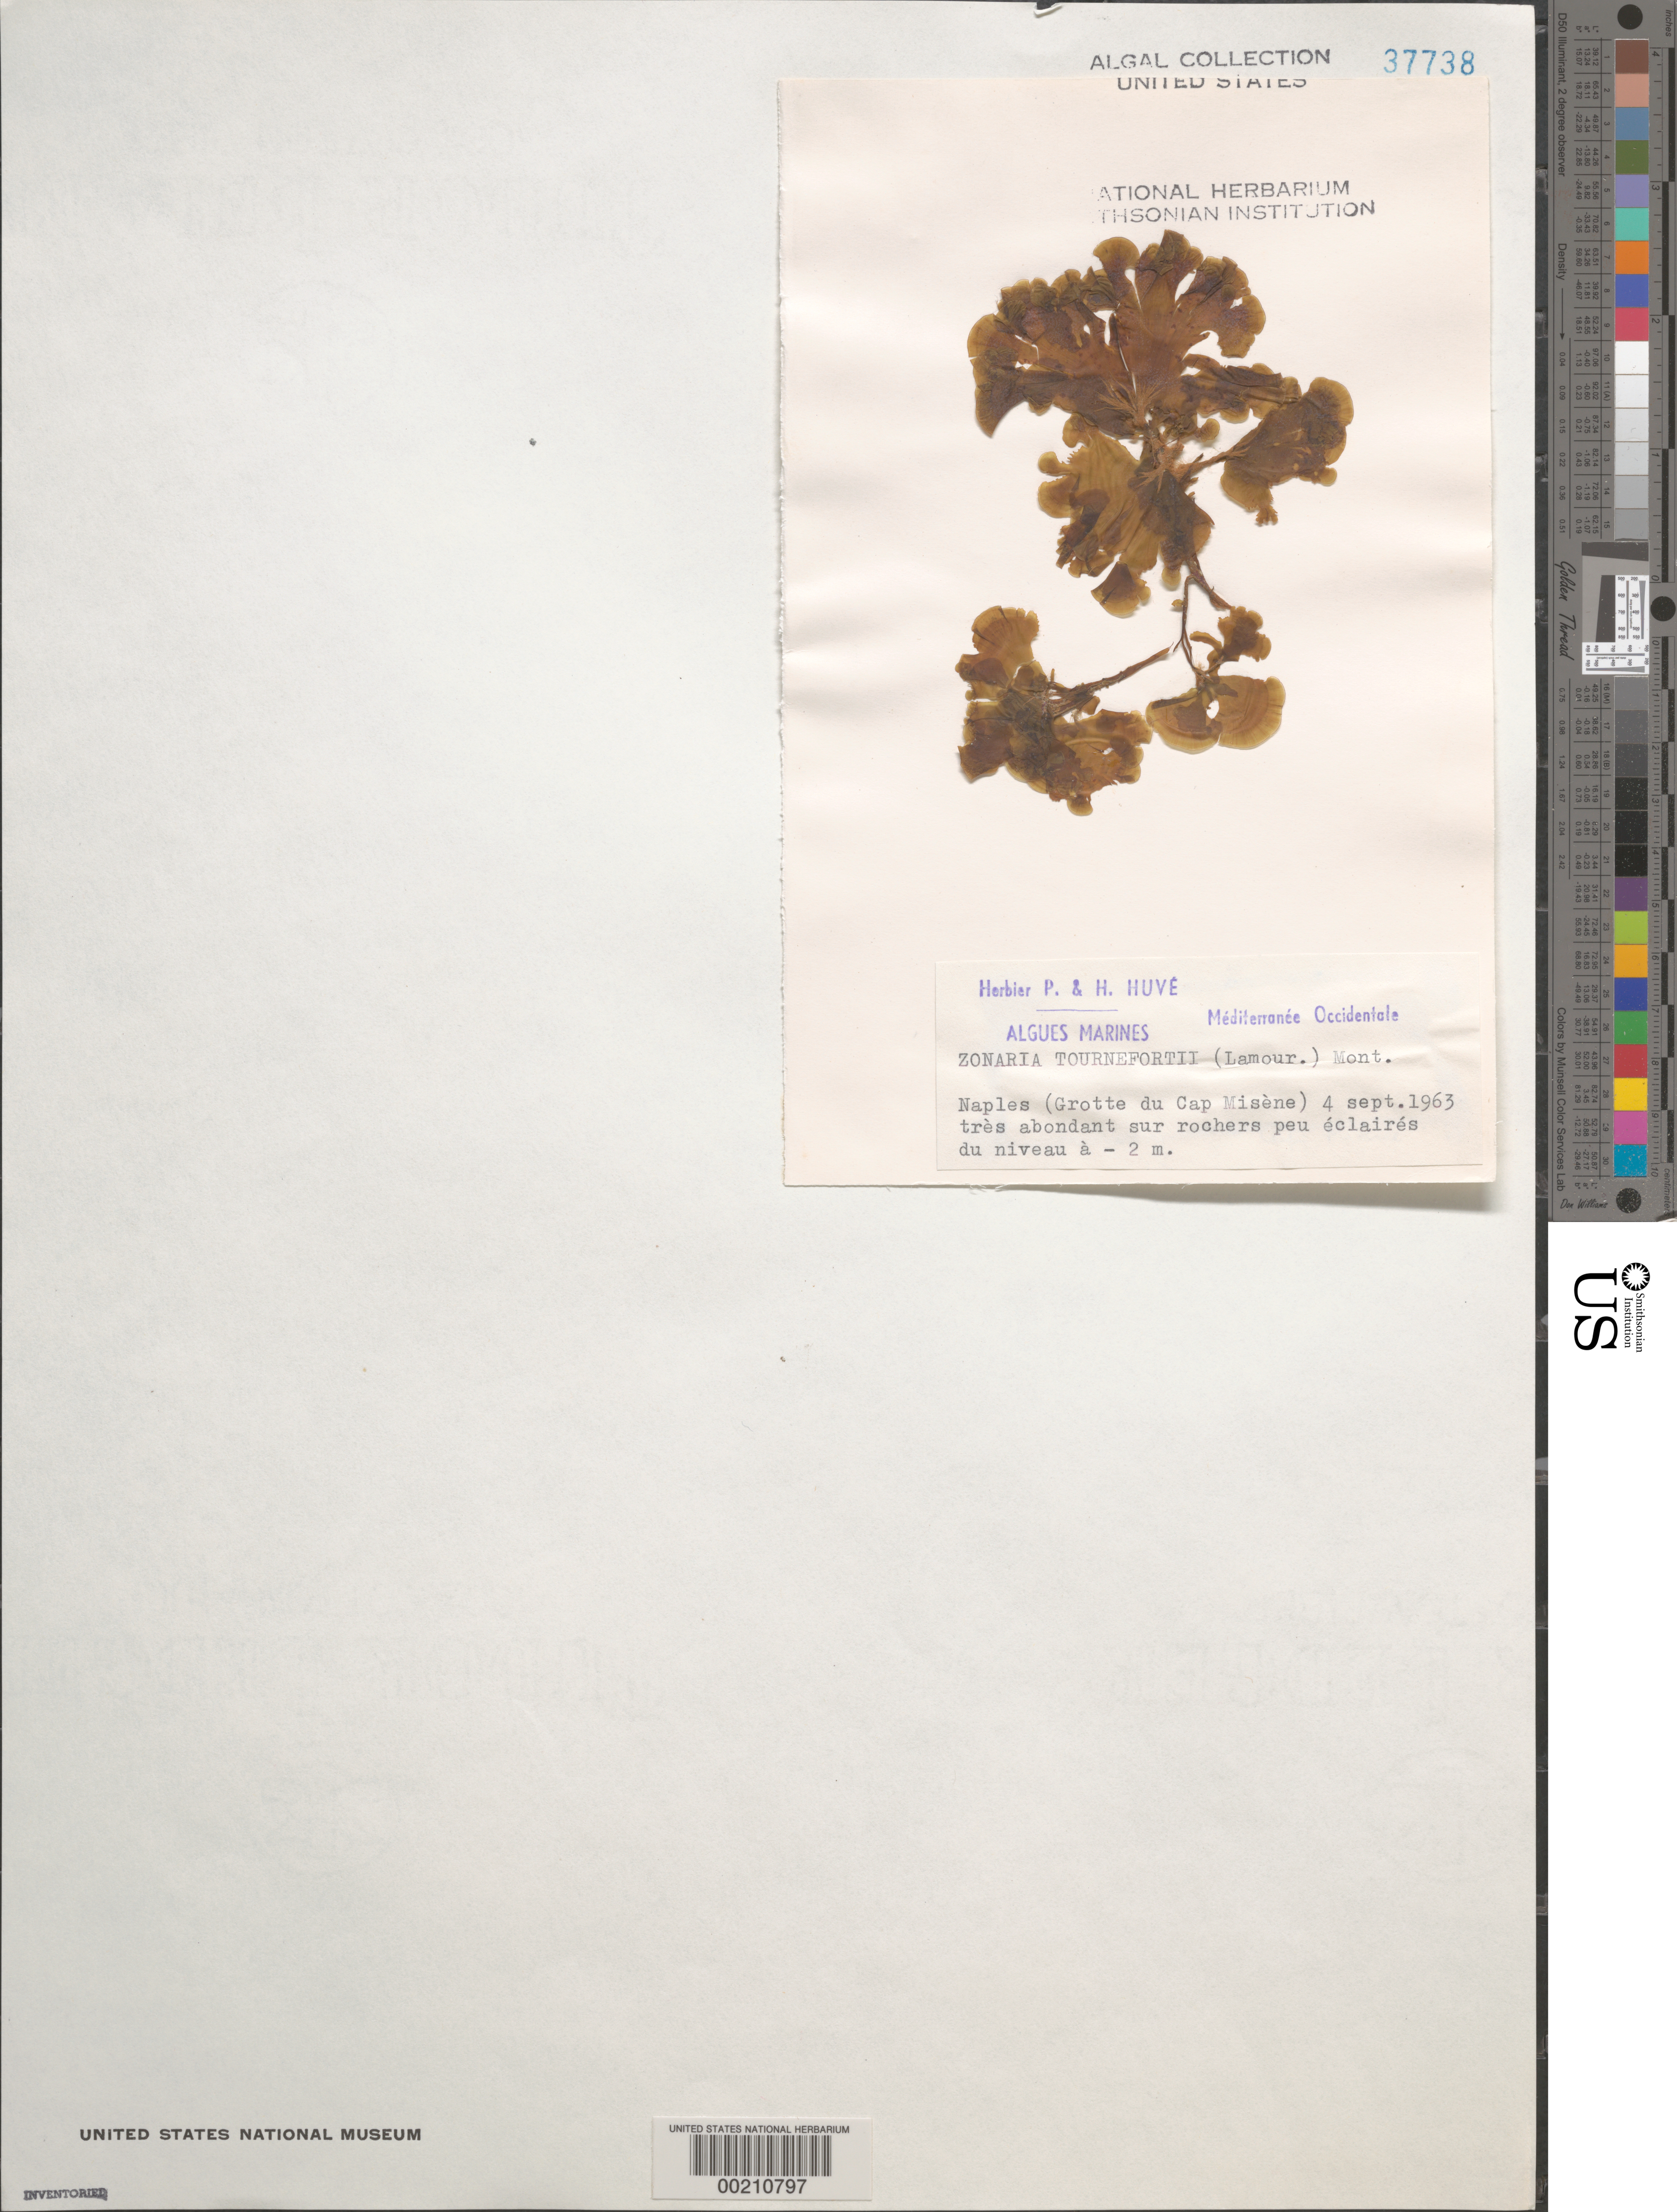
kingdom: Chromista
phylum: Ochrophyta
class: Phaeophyceae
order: Dictyotales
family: Dictyotaceae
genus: Zonaria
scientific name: Zonaria tournefortii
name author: (J.V.Lamouroux) Mont.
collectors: P. Huve & H. Huve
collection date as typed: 04 Sep 1963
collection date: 1963-09-04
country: Italy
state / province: Campania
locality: Grotte du cape misene, naples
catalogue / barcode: US 37738